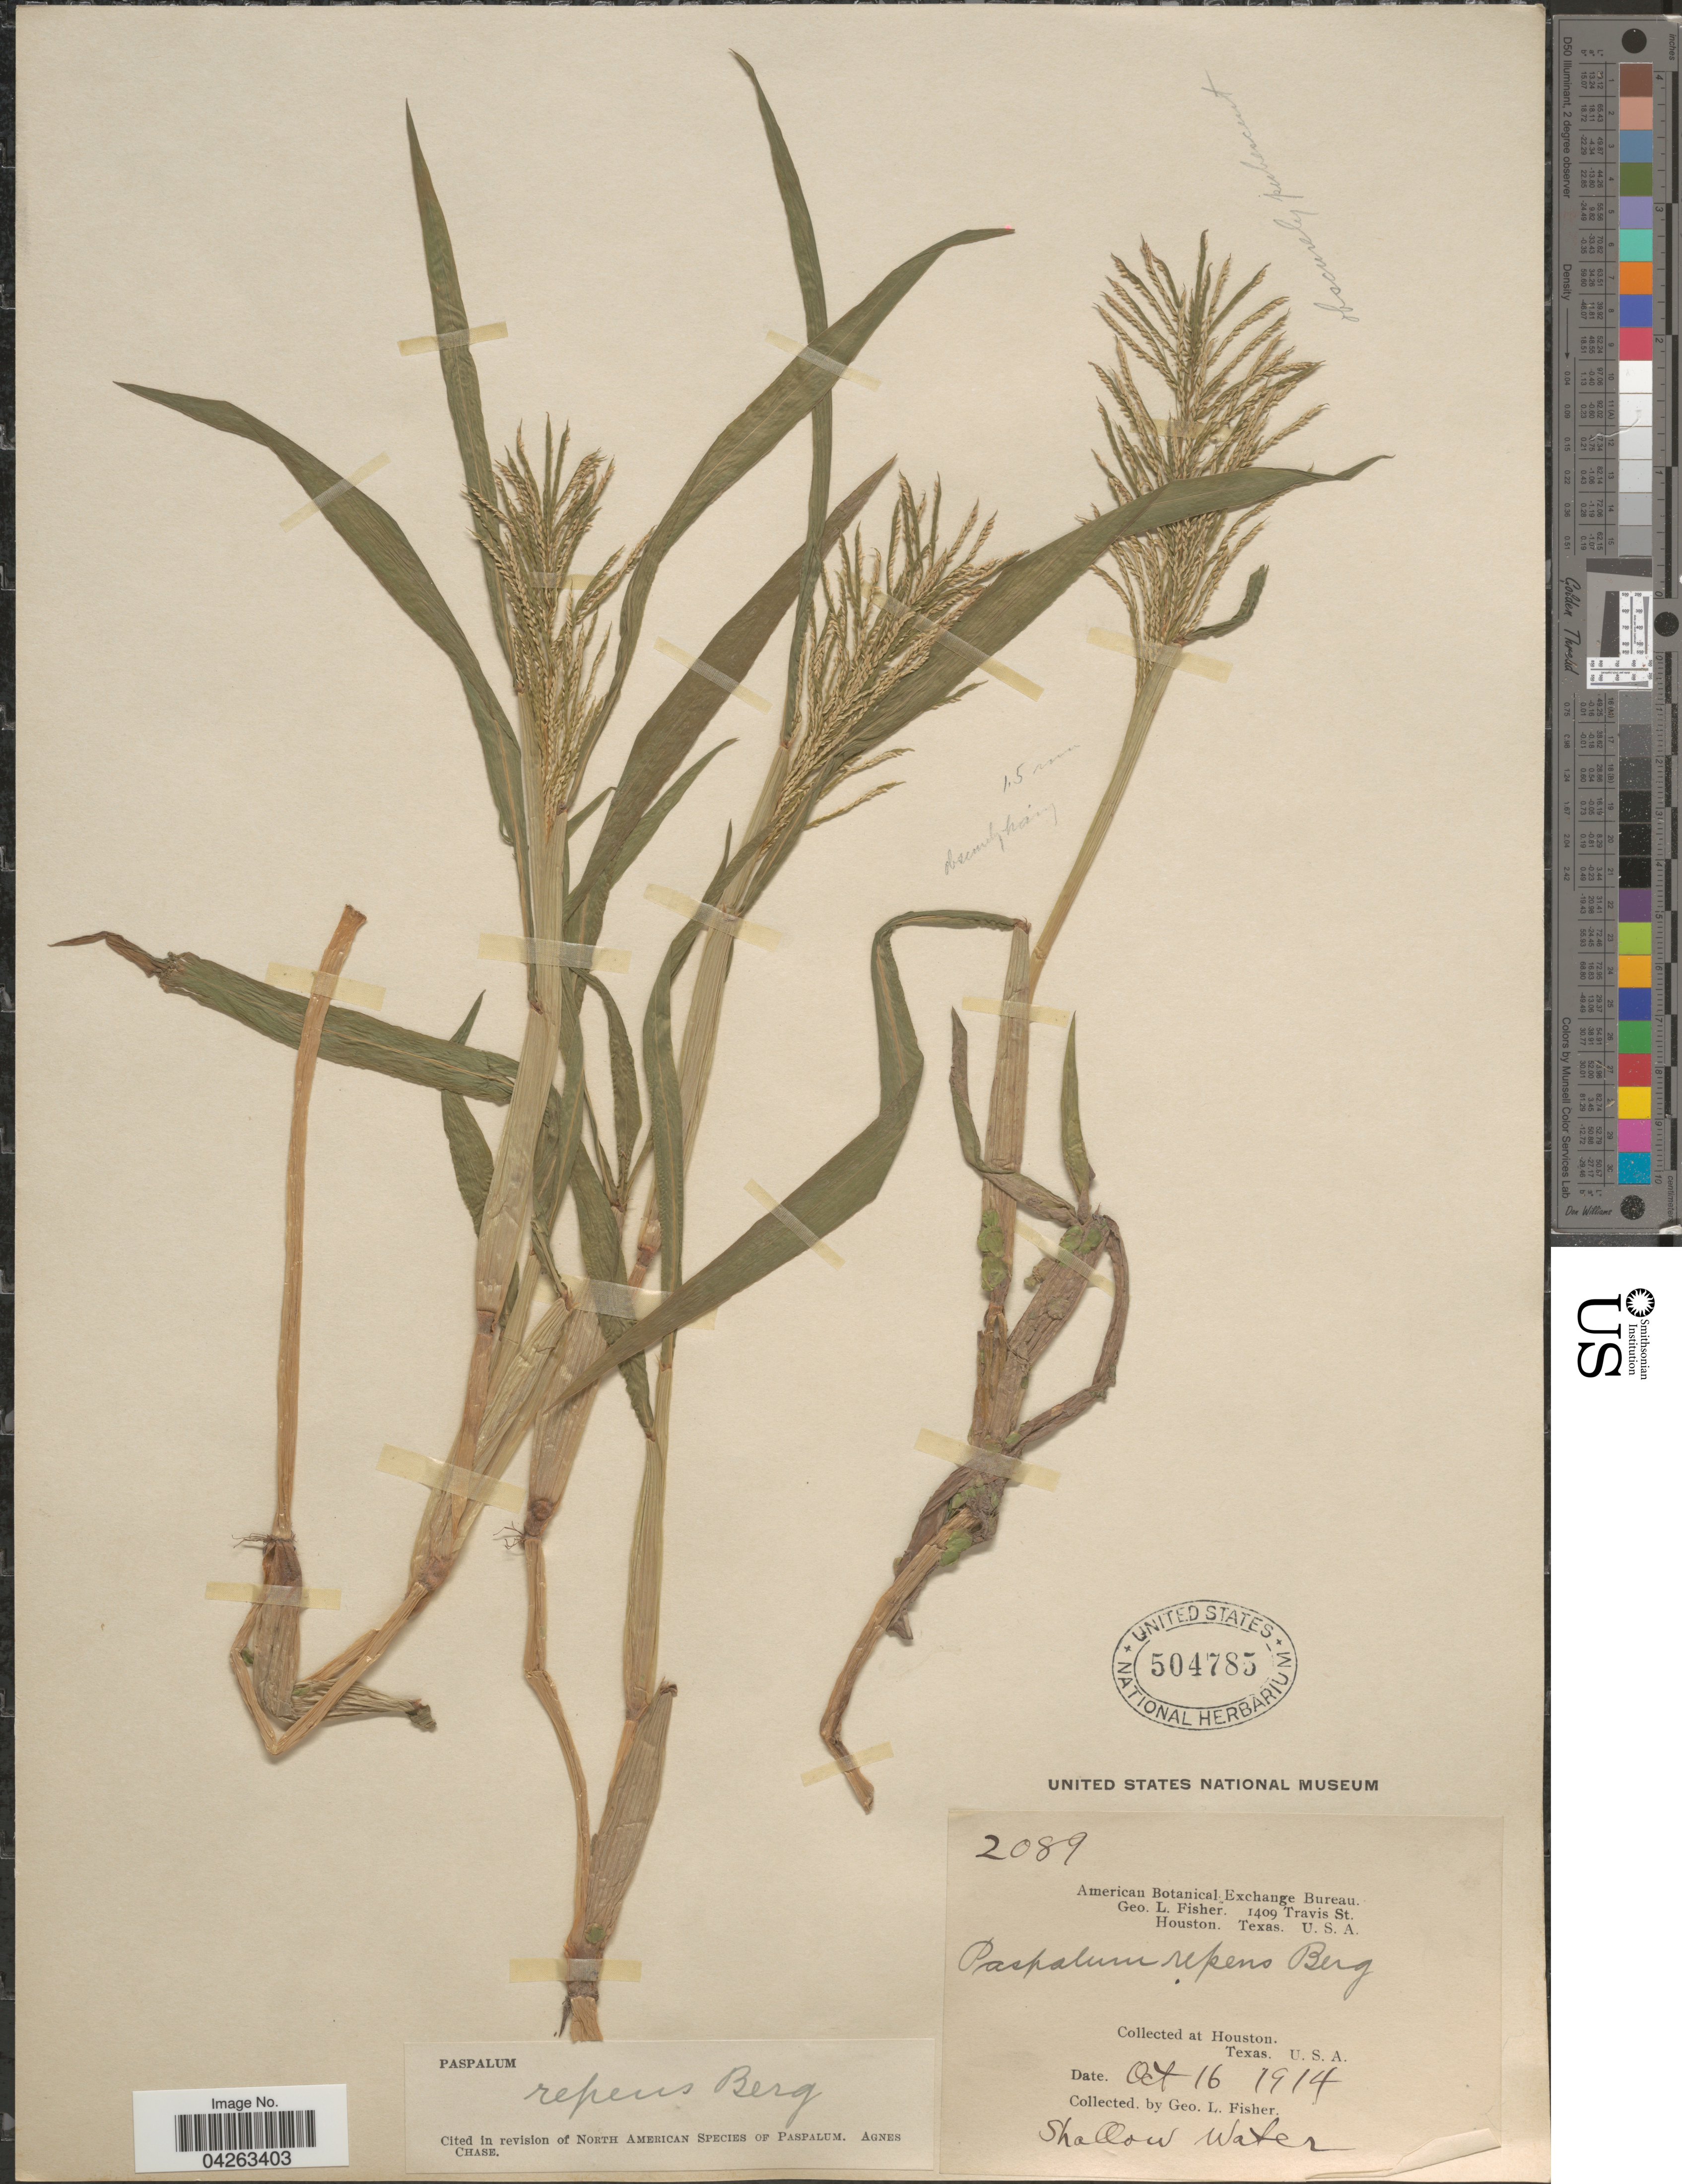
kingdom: Plantae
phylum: Tracheophyta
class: Liliopsida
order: Poales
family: Poaceae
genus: Paspalum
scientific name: Paspalum repens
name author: P.J. Bergius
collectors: G. L. Fisher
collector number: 2089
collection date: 1914-10-16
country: United States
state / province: Texas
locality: At Houston.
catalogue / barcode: US 504785